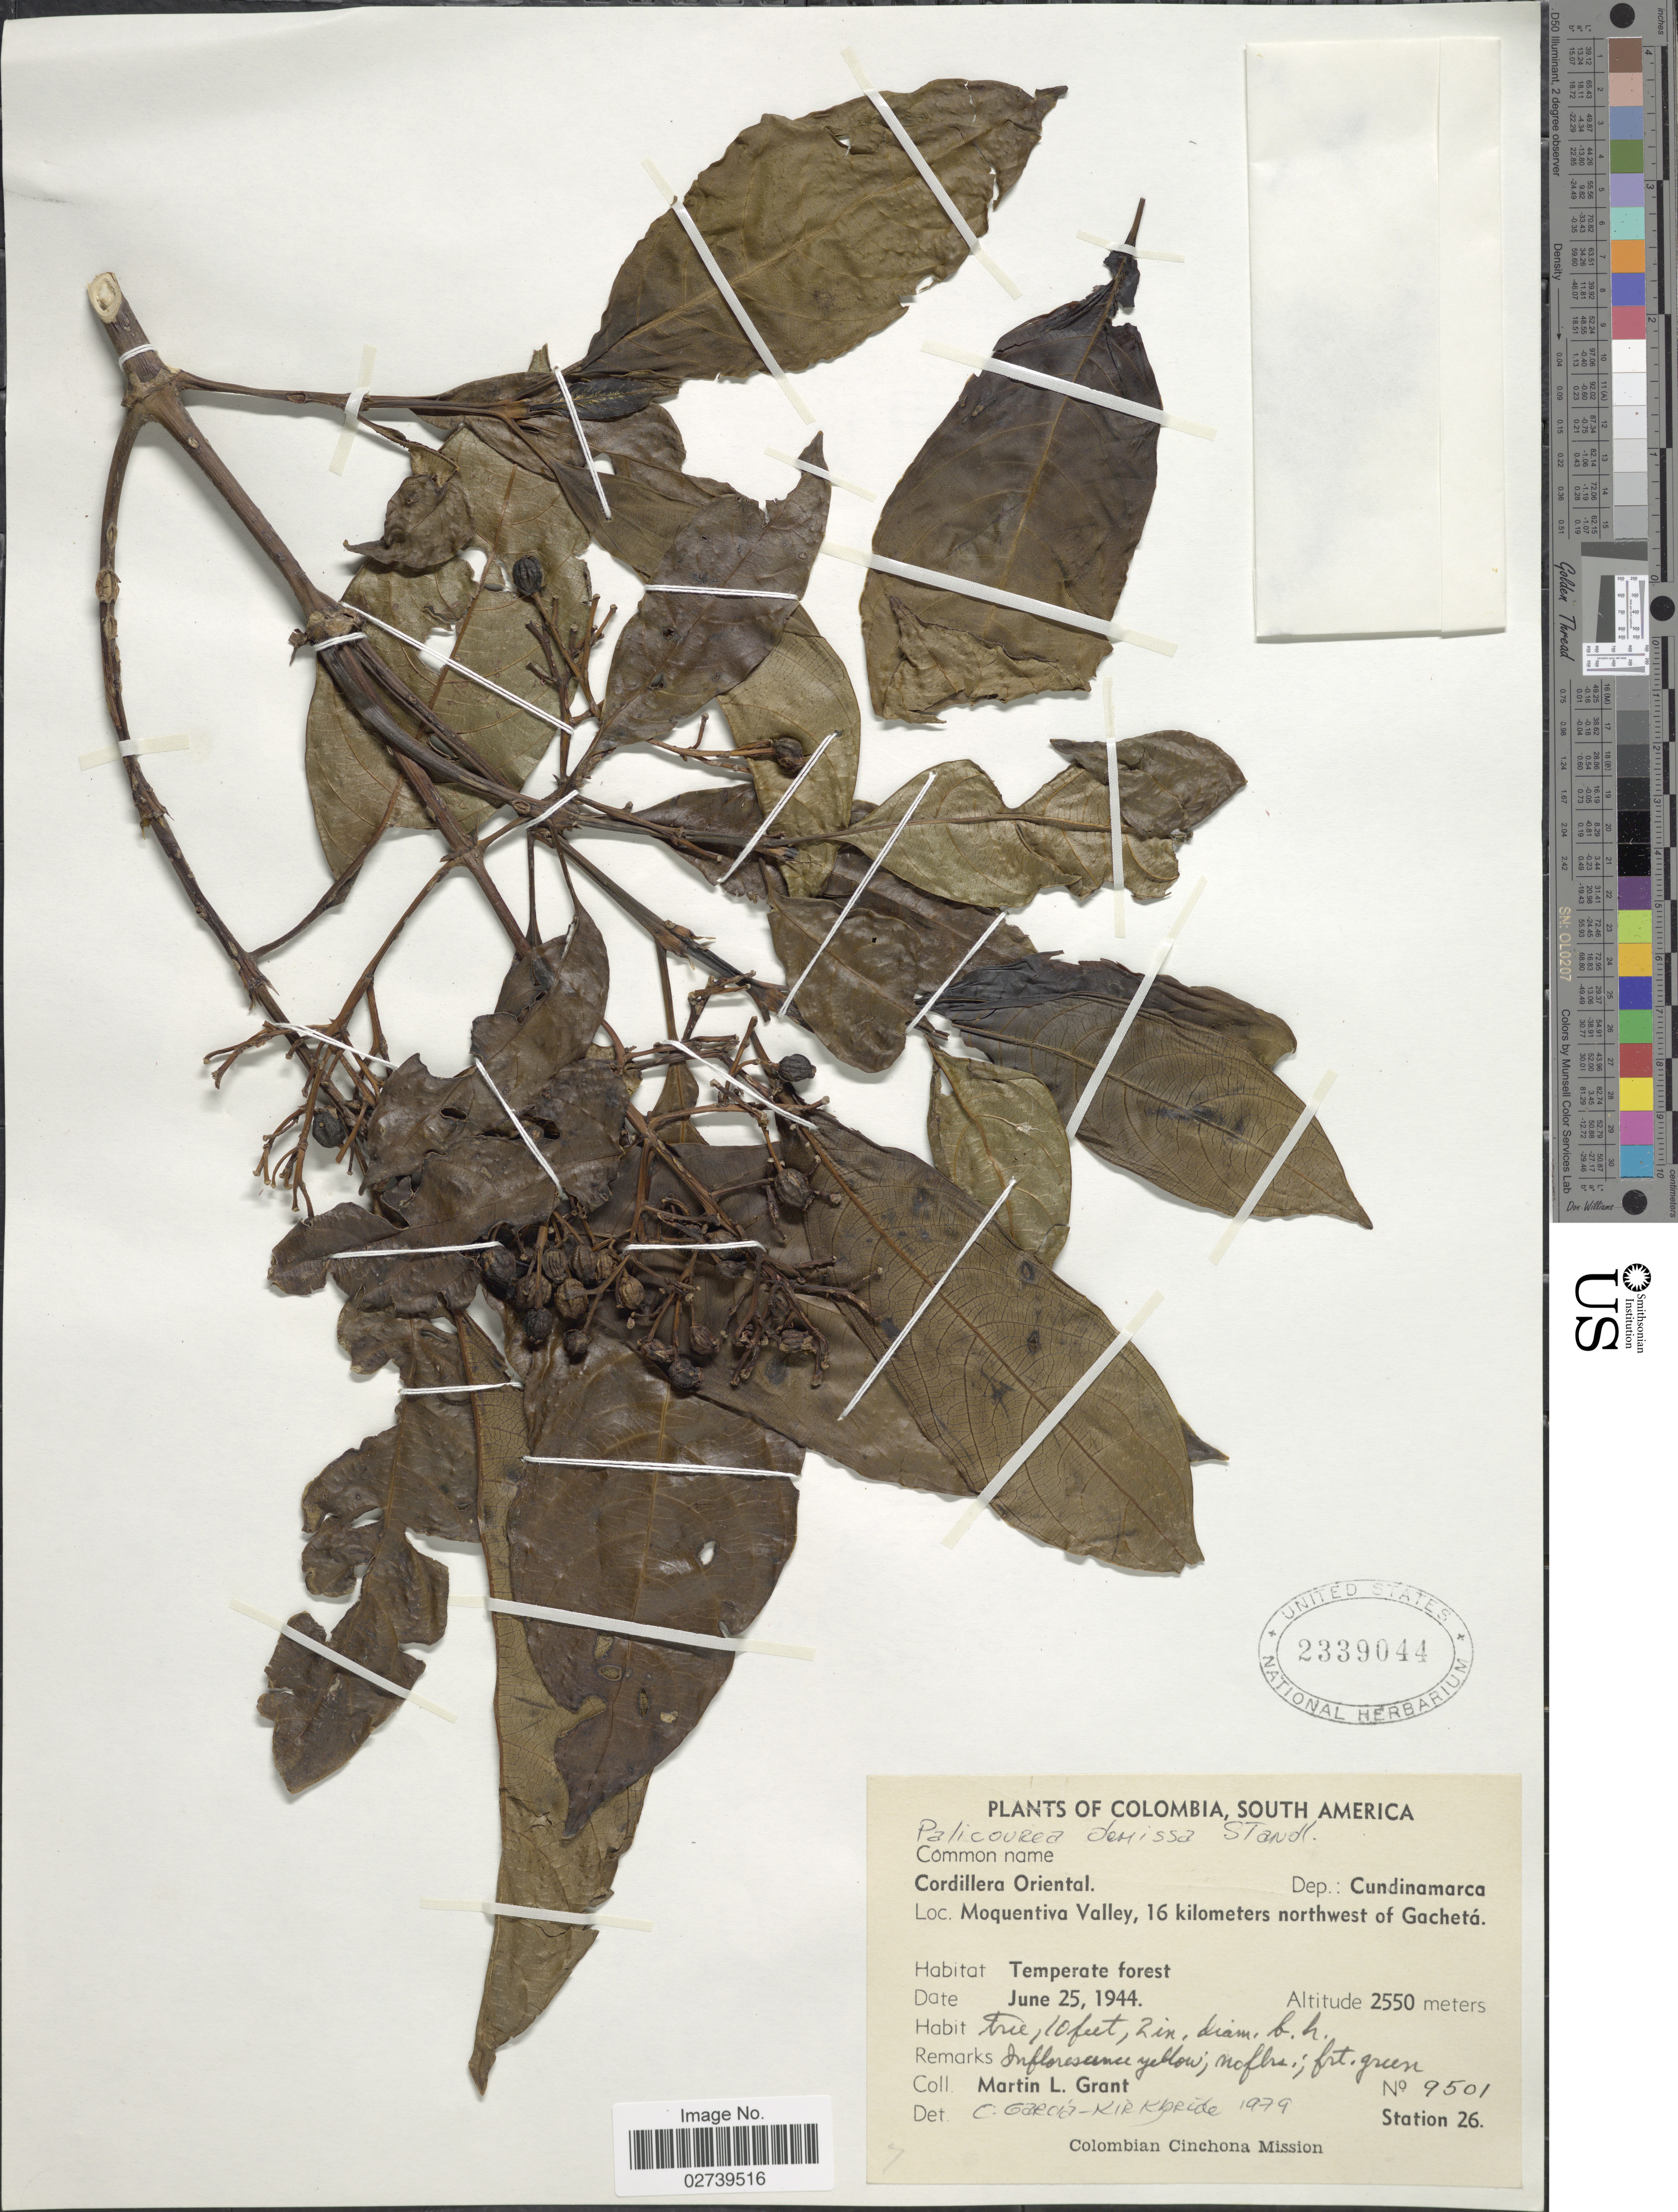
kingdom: Plantae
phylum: Tracheophyta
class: Magnoliopsida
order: Gentianales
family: Rubiaceae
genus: Palicourea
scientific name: Palicourea demissa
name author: Standl.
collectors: M. L. Grant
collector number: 9501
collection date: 1944-06-25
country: Colombia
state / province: Cundinamarca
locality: Cordillera Oriental, Moquentiva Valley, 16 kilometers northwest of Gacheta.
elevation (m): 2550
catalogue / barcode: US 2339044